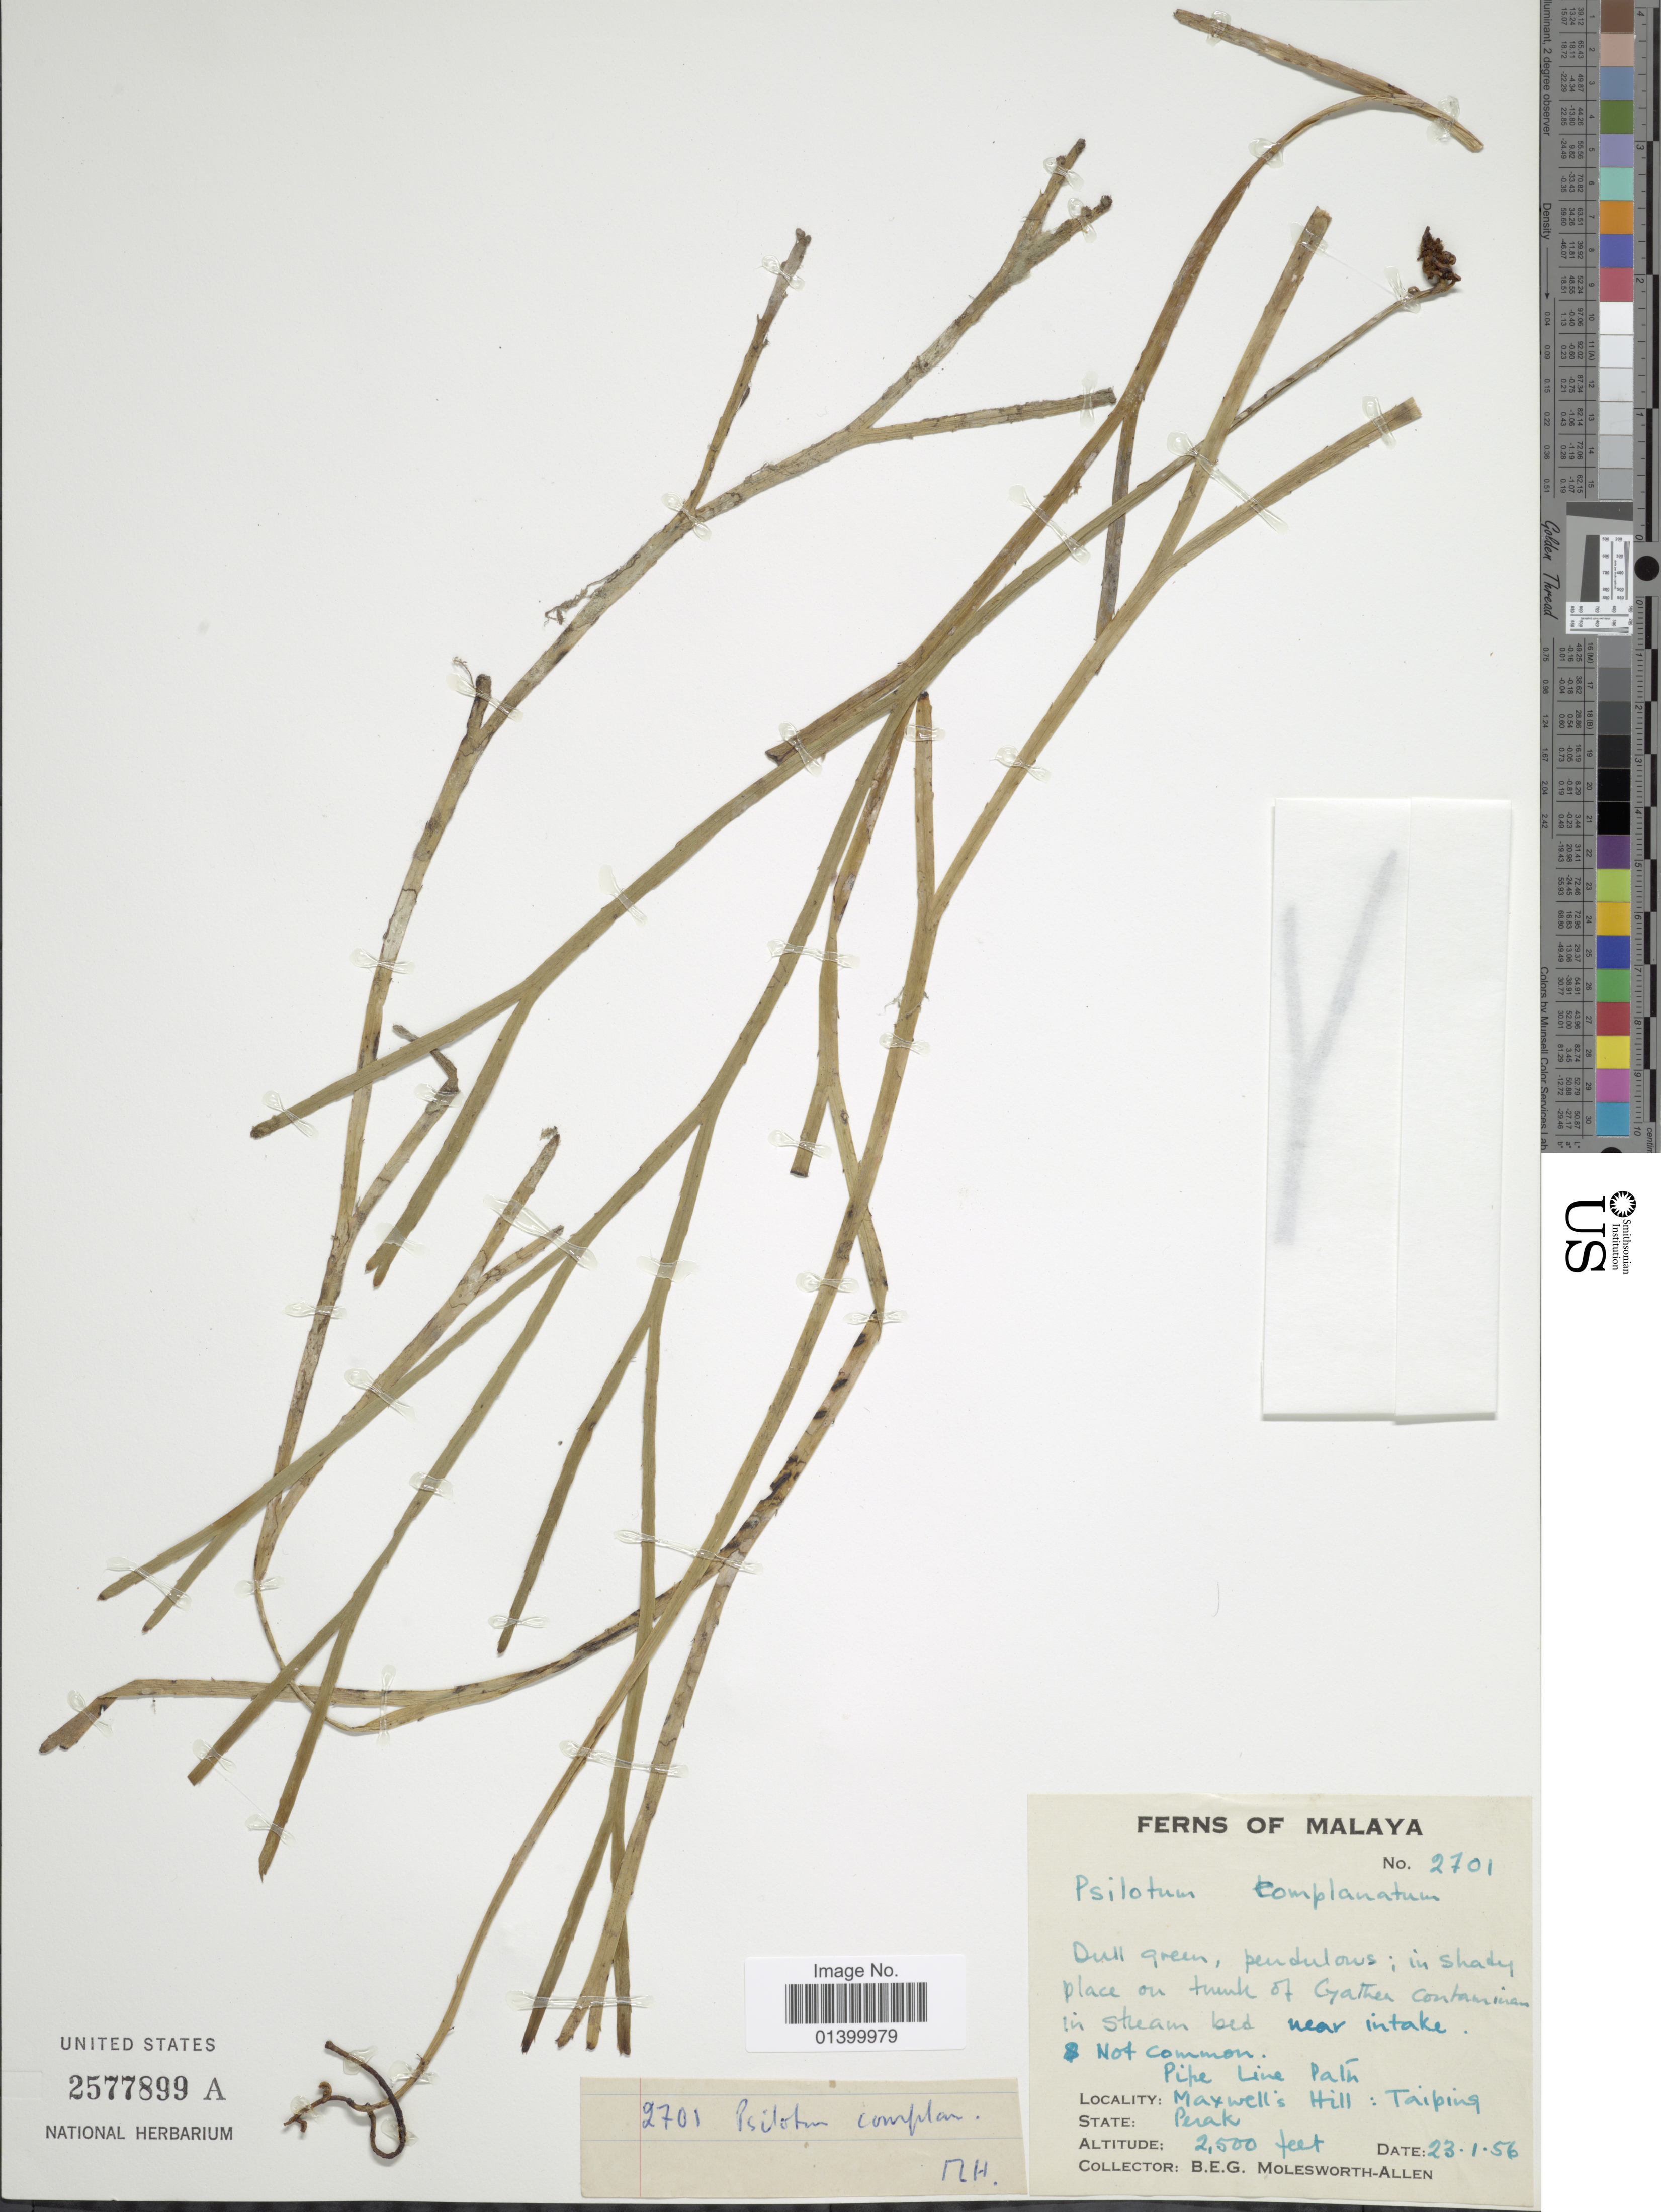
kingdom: Plantae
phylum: Tracheophyta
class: Polypodiopsida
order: Psilotales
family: Psilotaceae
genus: Psilotum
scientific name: Psilotum nudum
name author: (L.) P. Beauv.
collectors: B. E. G. Molesworth-Allen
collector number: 2701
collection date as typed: Transcribed d/m/y: 23/1/56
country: Malaysia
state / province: Perak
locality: Malaya. Maxwell's Hill: Taiping.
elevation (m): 762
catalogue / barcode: US 2577899A